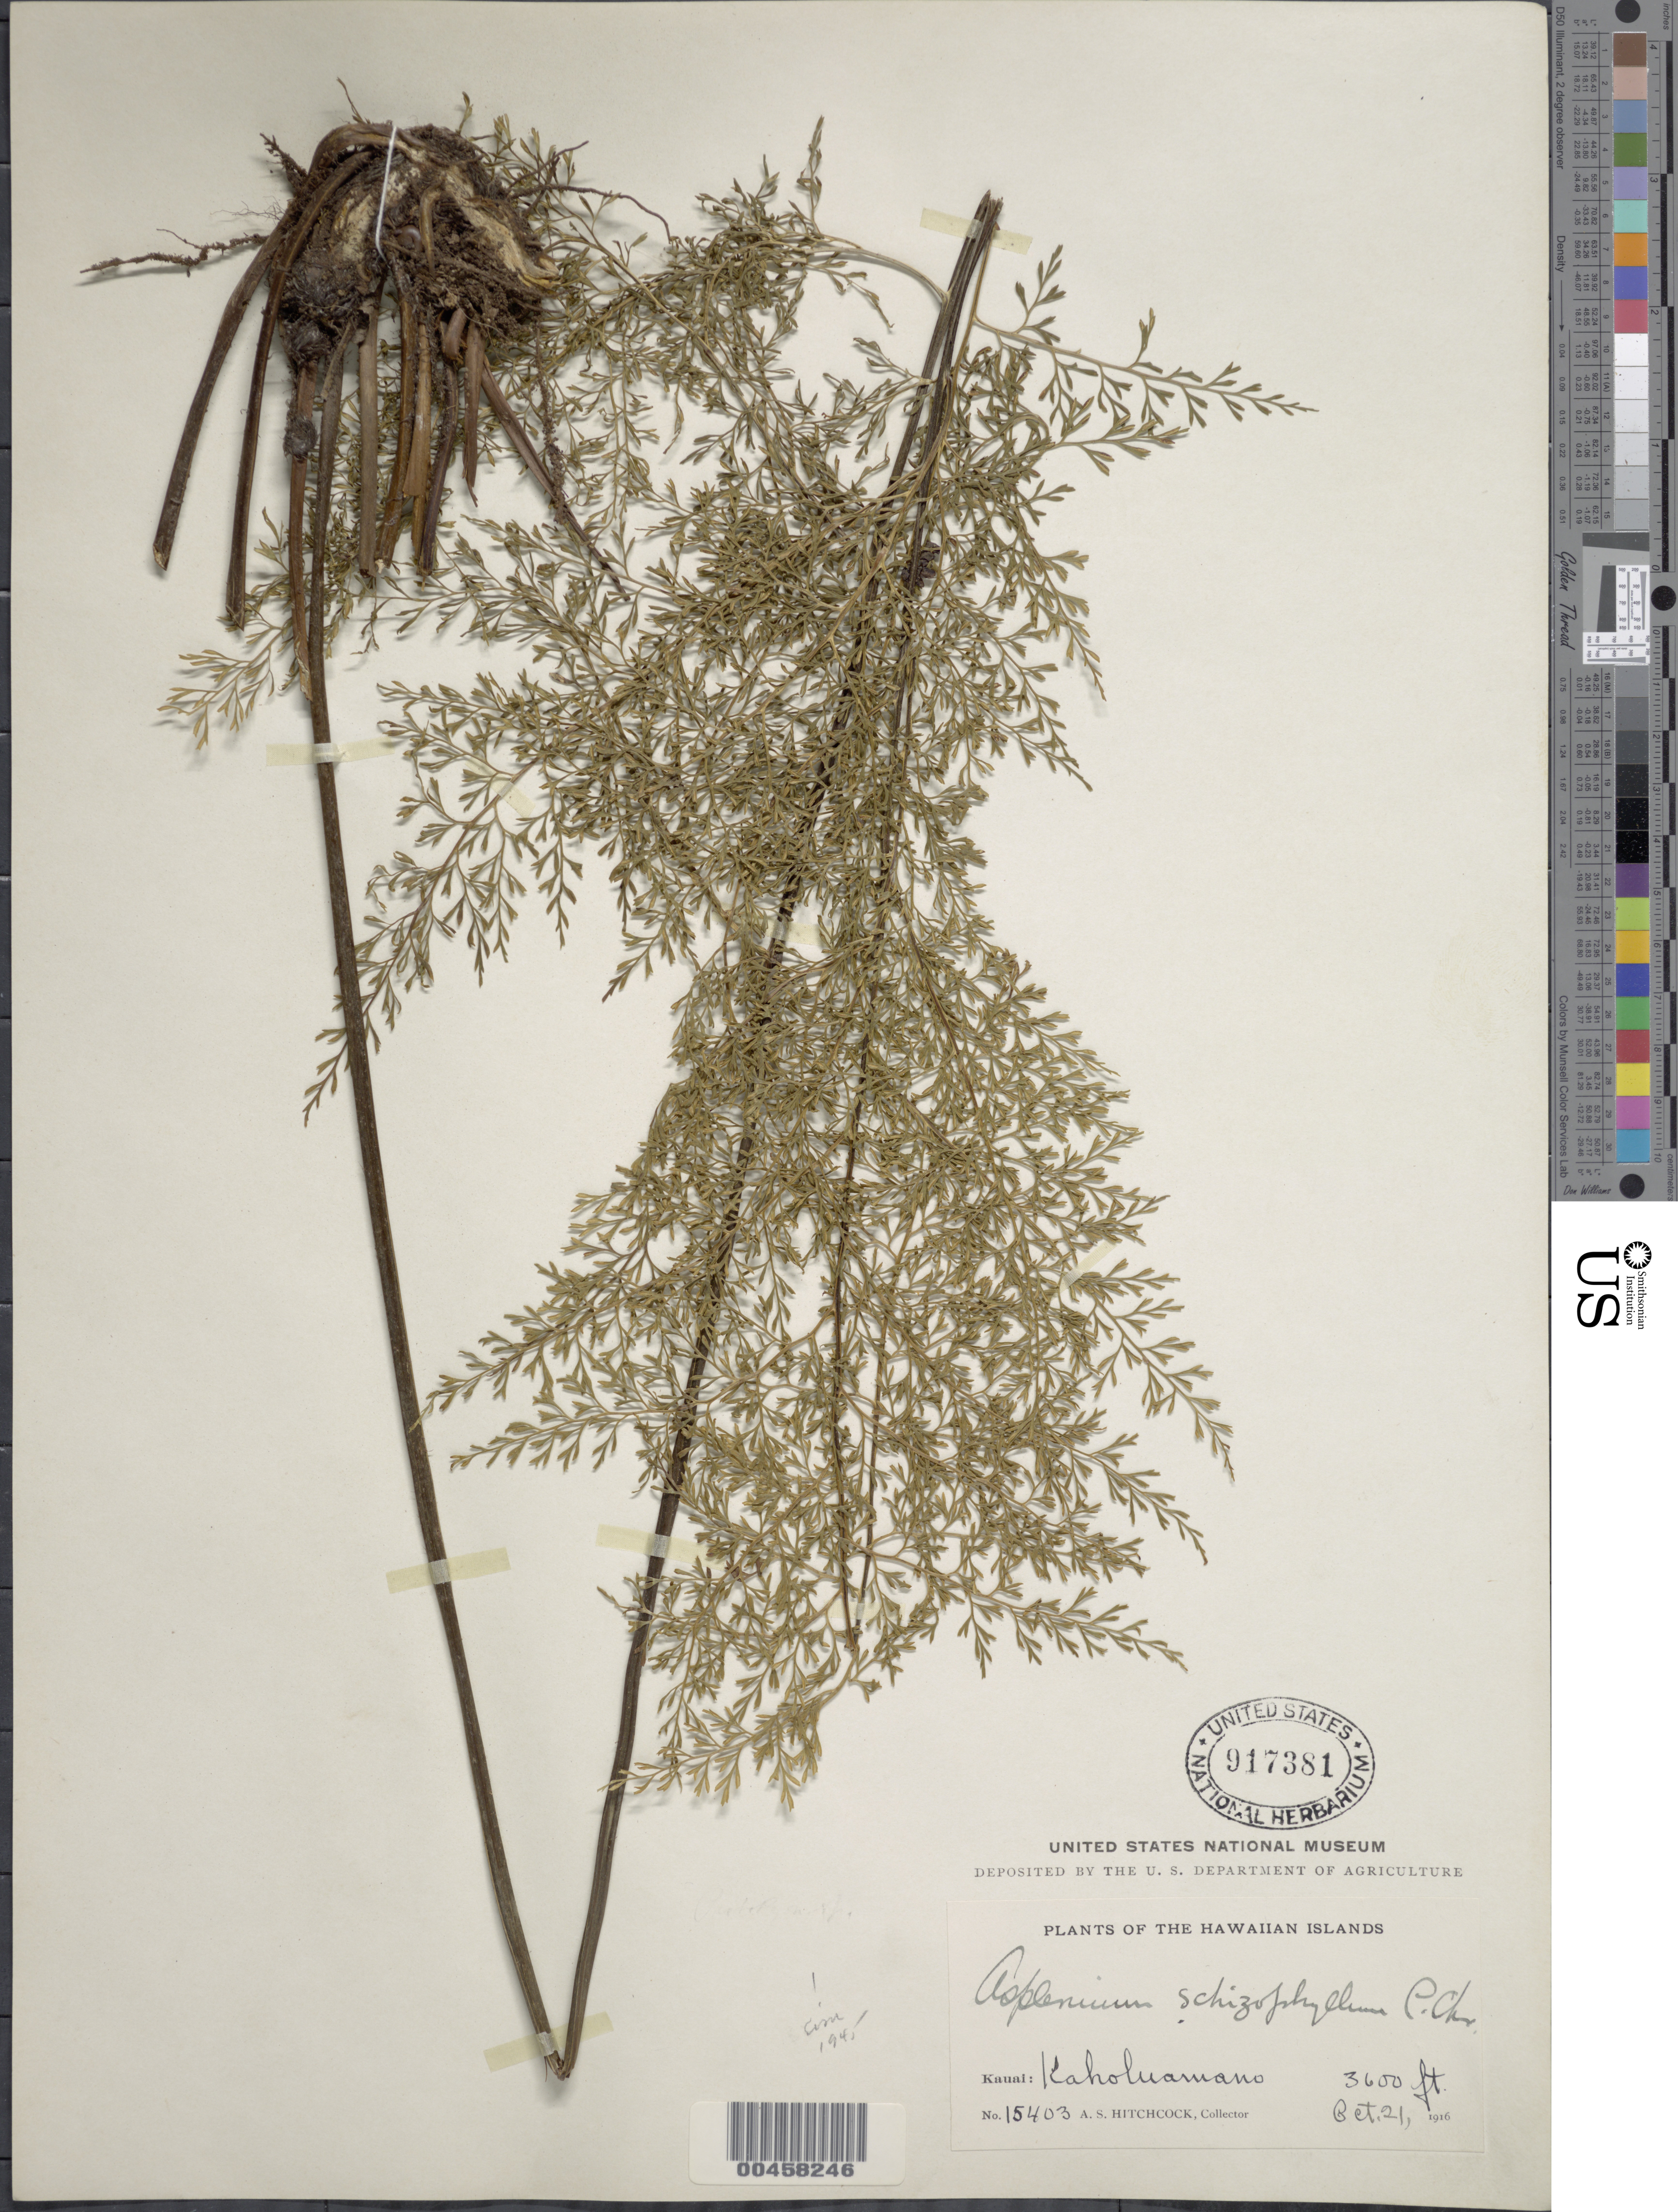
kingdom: Plantae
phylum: Tracheophyta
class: Polypodiopsida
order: Polypodiales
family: Aspleniaceae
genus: Asplenium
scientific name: Asplenium schizophyllum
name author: C. Chr.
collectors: A. S. Hitchcock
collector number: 15403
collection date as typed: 21 Oct 1916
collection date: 1916-10-21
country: United States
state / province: Hawaii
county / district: Kauai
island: Kaua'i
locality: Kaholuamano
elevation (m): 1097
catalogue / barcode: US 917381